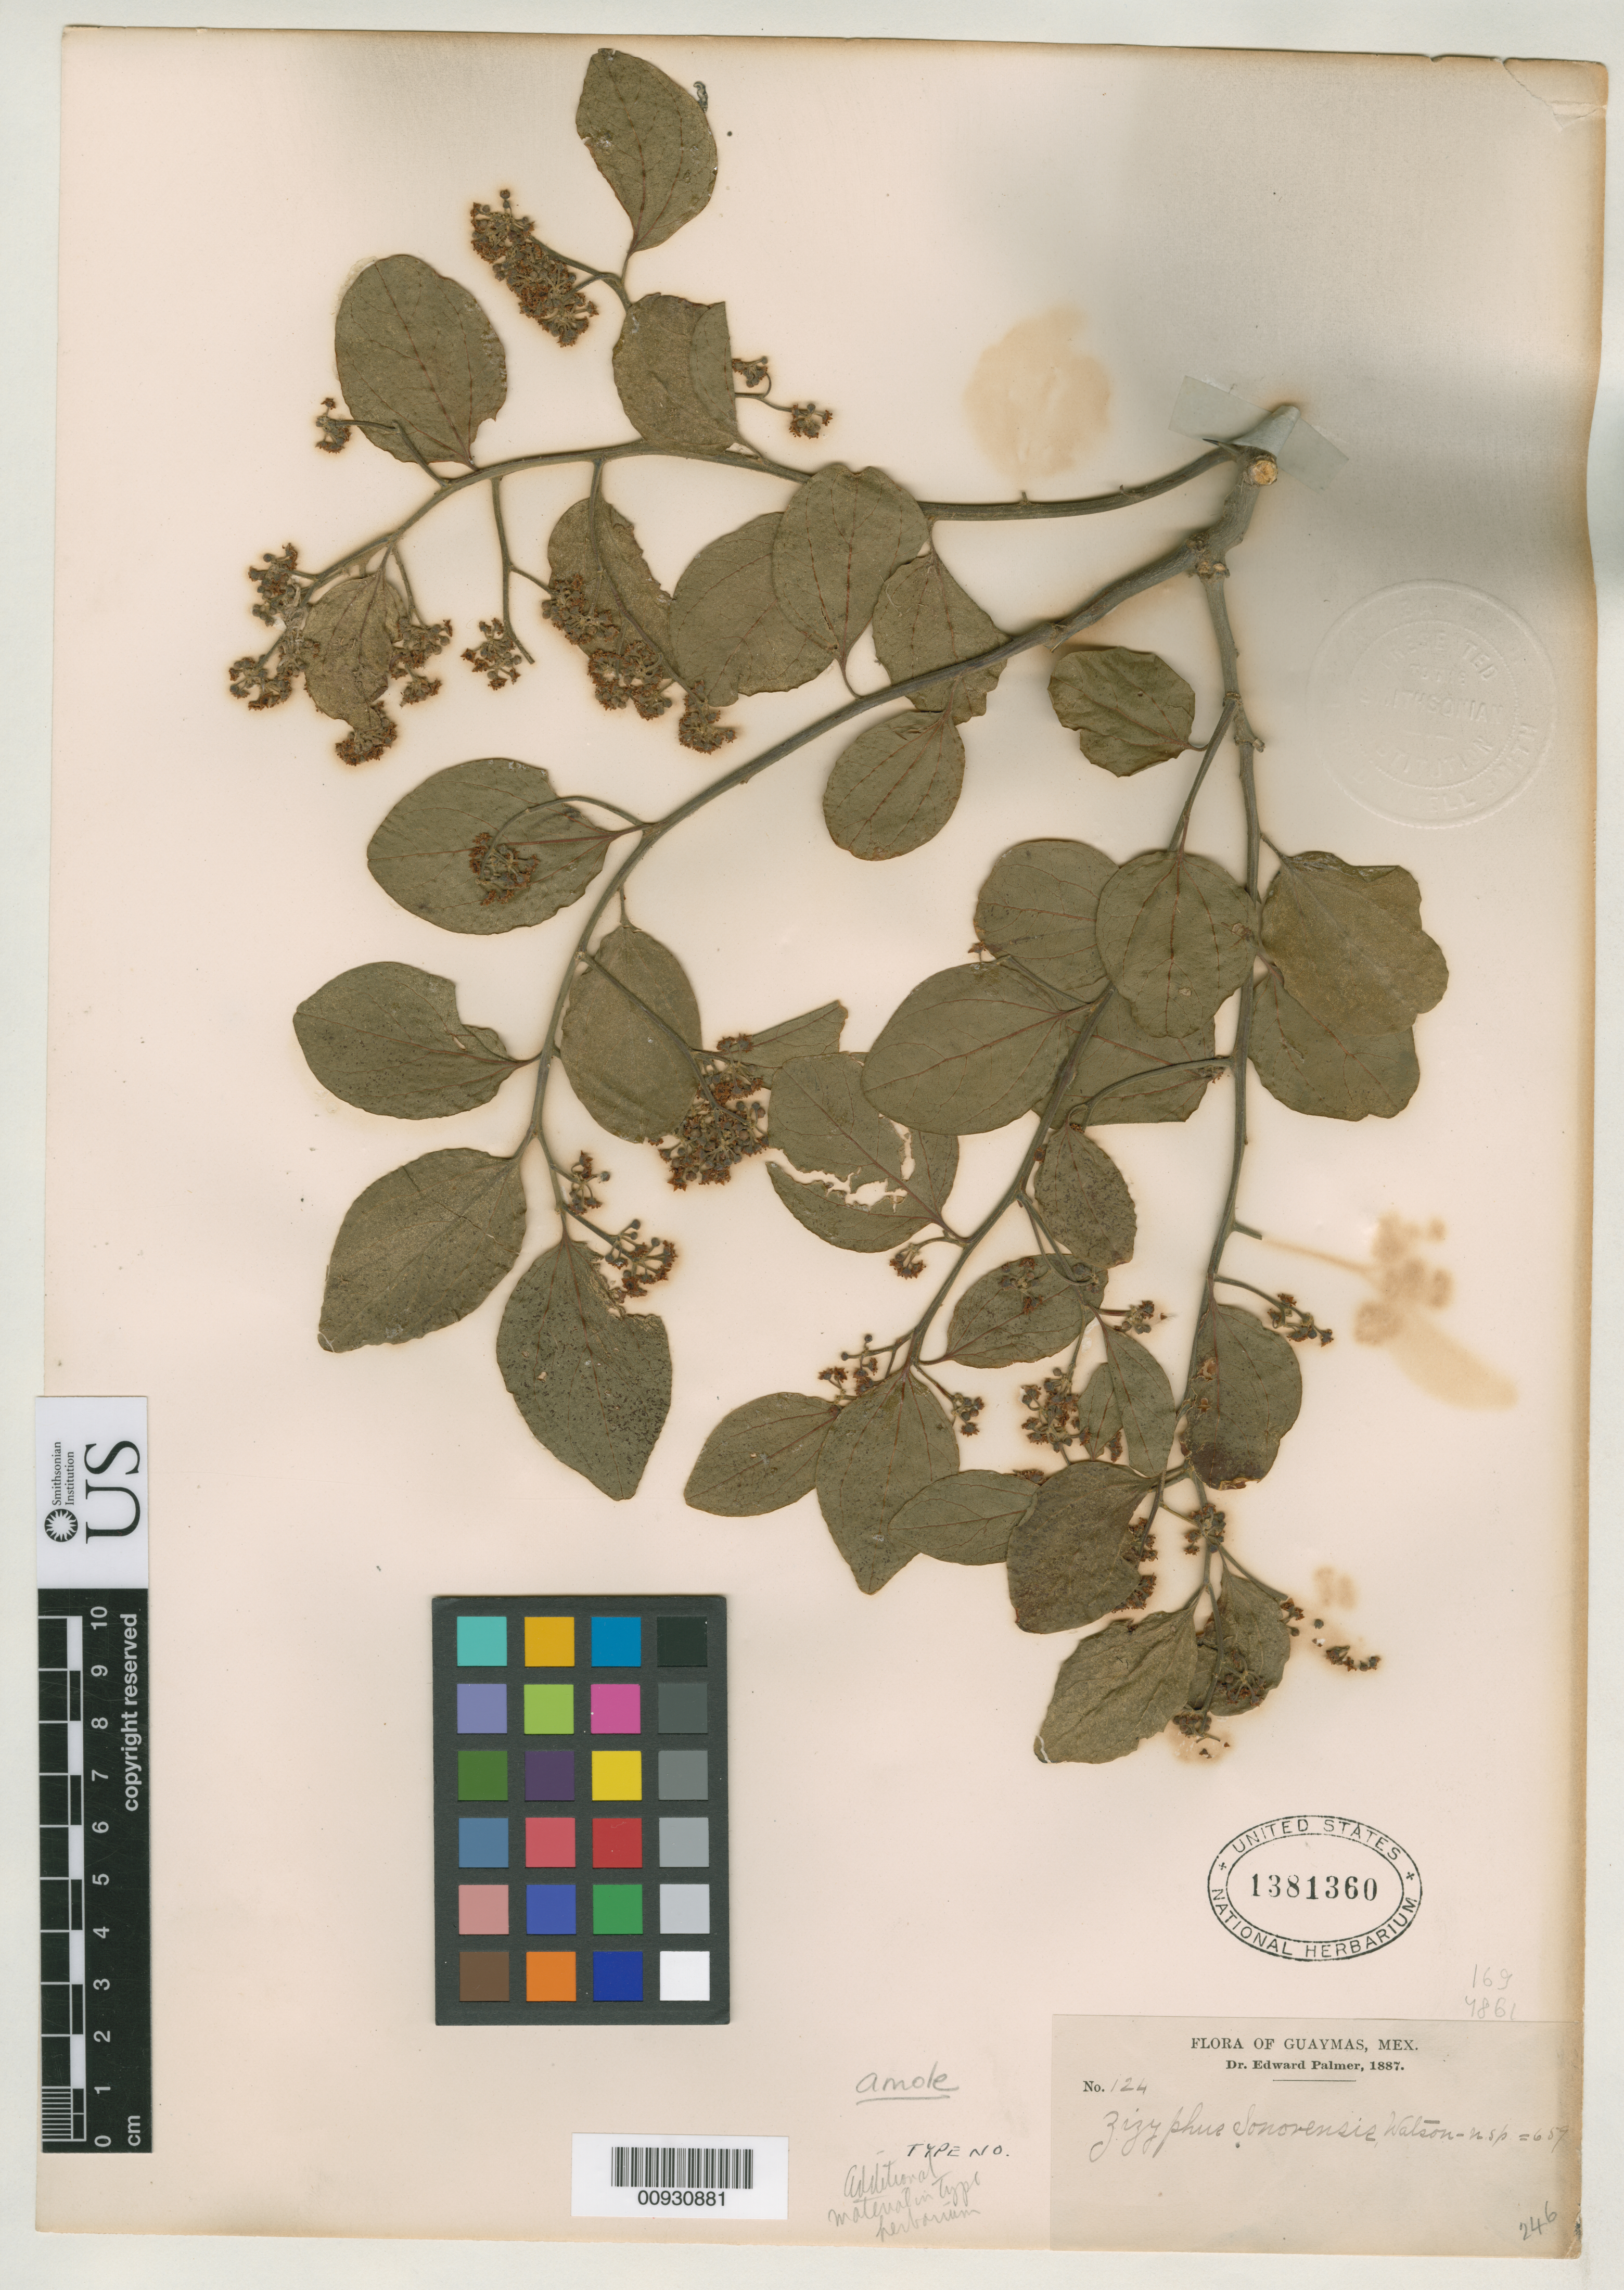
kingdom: Plantae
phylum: Tracheophyta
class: Magnoliopsida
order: Rosales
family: Rhamnaceae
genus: Ziziphus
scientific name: Ziziphus sonorensis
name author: S. Watson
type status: Syntype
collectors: E. Palmer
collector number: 124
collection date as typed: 1887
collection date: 1887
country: Mexico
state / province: Sonora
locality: Guaymas.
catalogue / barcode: US 1381360